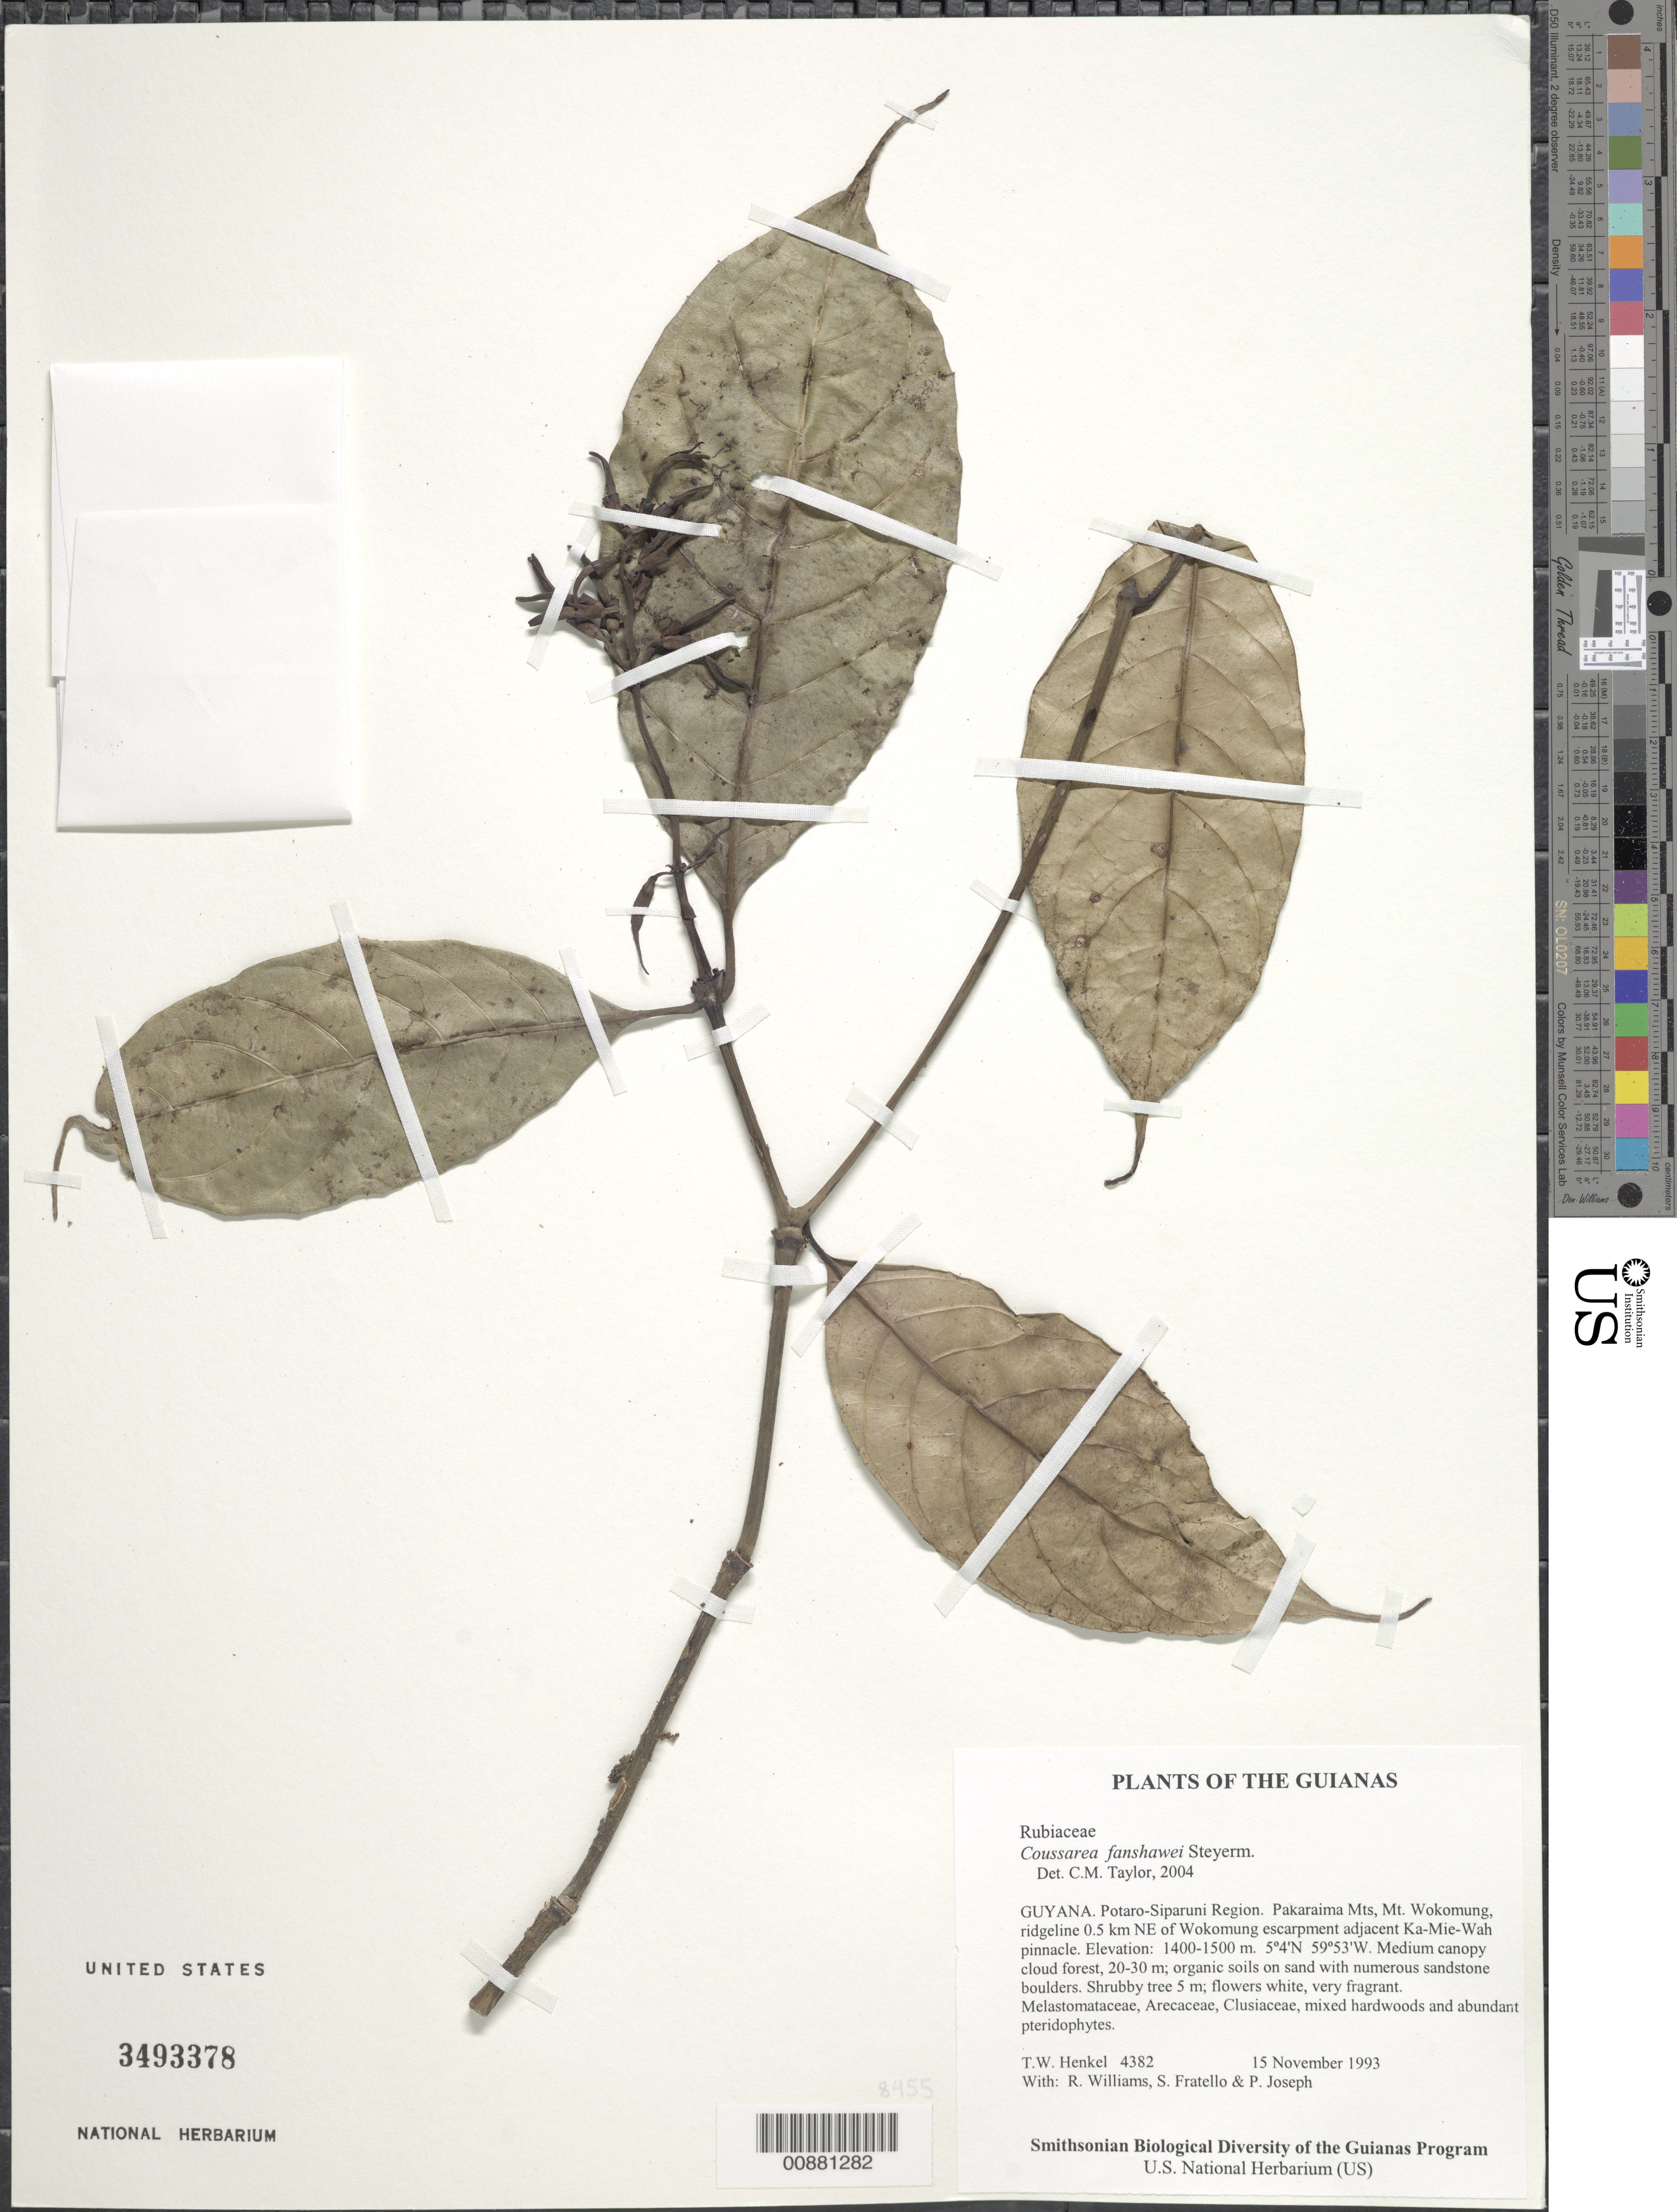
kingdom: Plantae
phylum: Tracheophyta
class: Magnoliopsida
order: Gentianales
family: Rubiaceae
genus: Coussarea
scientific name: Coussarea fanshawei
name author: Steyerm.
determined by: Taylor, Charlotte M.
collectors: T. Henkel, R. Williams, S. Fratello & P. Joseph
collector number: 4382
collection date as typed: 15 November 1993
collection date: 1993-11-15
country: Guyana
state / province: Potaro-Siparuni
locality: Pakaraima Mts, Mt. Wokomung, ridgeline 0.5 km NE of Wokomung escarpment adjacent Ka-Mie-Wah pinnacle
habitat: Medium canopy cloud forest, 20-30 m; organic soils on sand with numerous sandstone boulders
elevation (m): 1400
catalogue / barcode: US 3493378